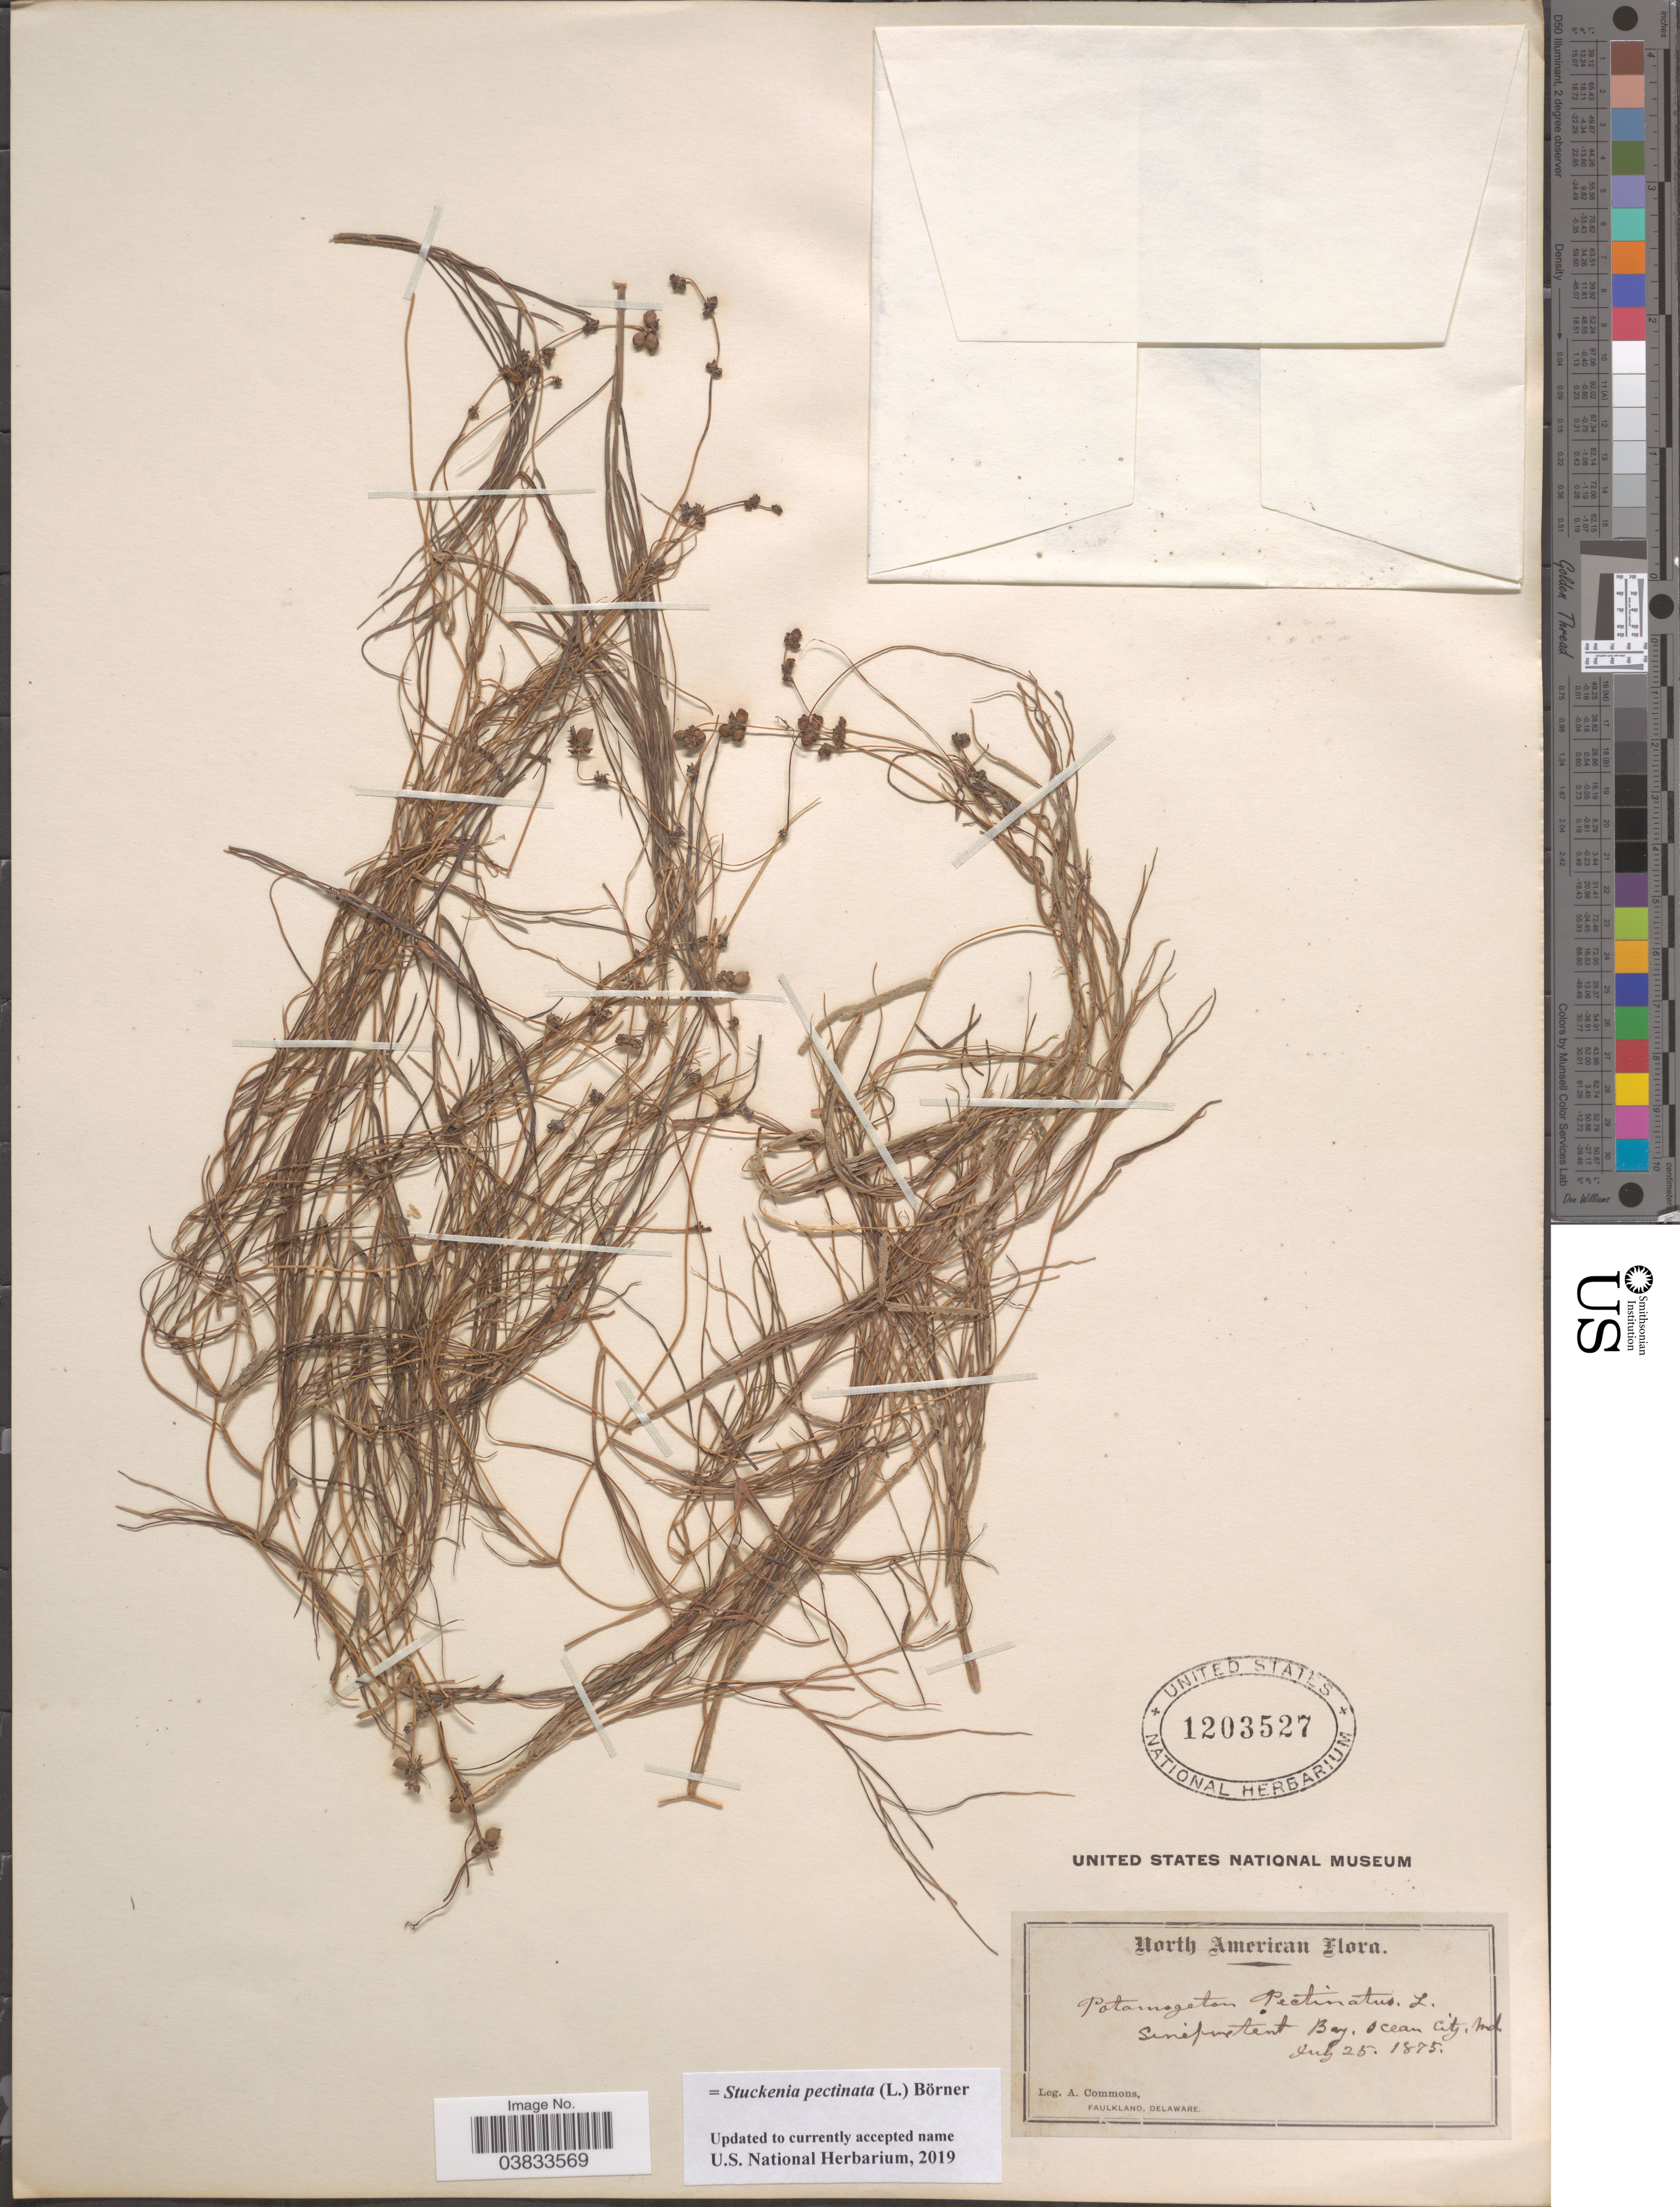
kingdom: Plantae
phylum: Tracheophyta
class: Liliopsida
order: Alismatales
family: Potamogetonaceae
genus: Stuckenia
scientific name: Stuckenia pectinata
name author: (L.) Börner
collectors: A. Commons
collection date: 1875-07-25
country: United States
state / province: Maryland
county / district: Worcester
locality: Sinepuxent Bay, Ocean City.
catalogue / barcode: US 1203527